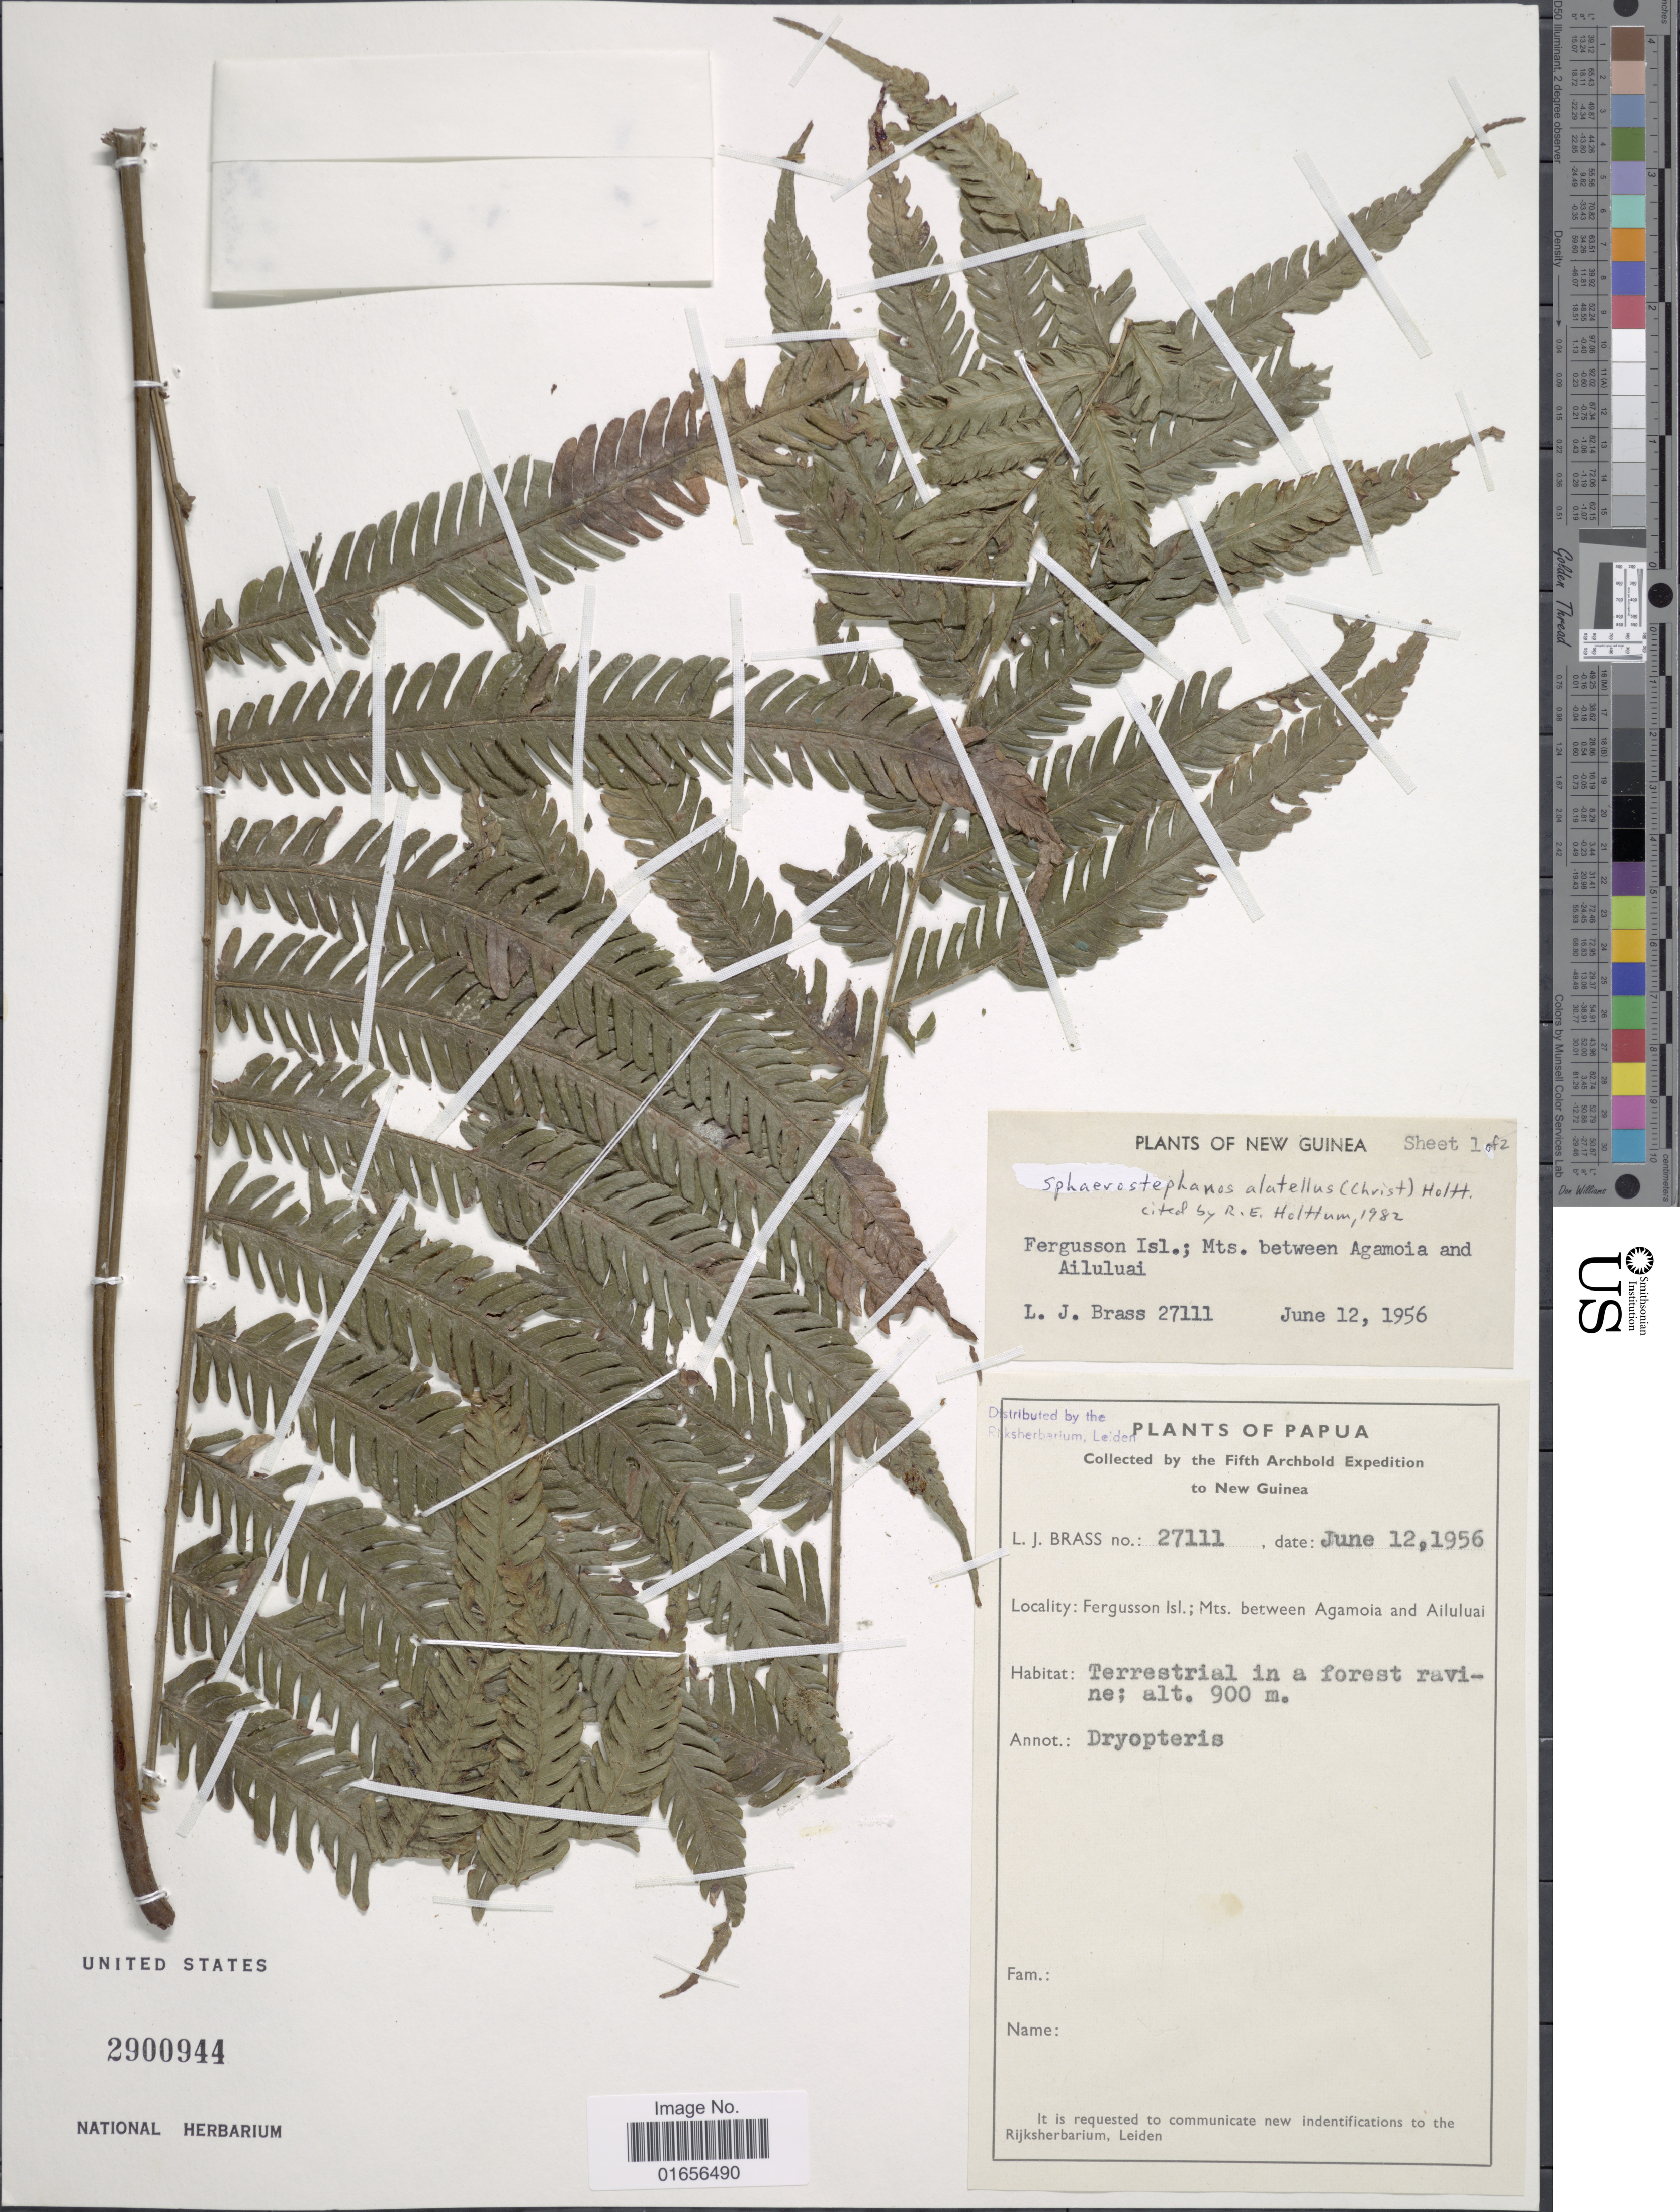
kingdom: Plantae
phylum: Tracheophyta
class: Polypodiopsida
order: Polypodiales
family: Thelypteridaceae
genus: Amphineuron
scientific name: Amphineuron attenuatum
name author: (Kunze) Holttum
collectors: L. J. Brass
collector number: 27111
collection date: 1956-06-12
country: Papua New Guinea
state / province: Milne Bay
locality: Papua, Fergusson Isl..; Mts. between Agamoia and Ailuluai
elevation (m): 900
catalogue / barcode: US 2900944